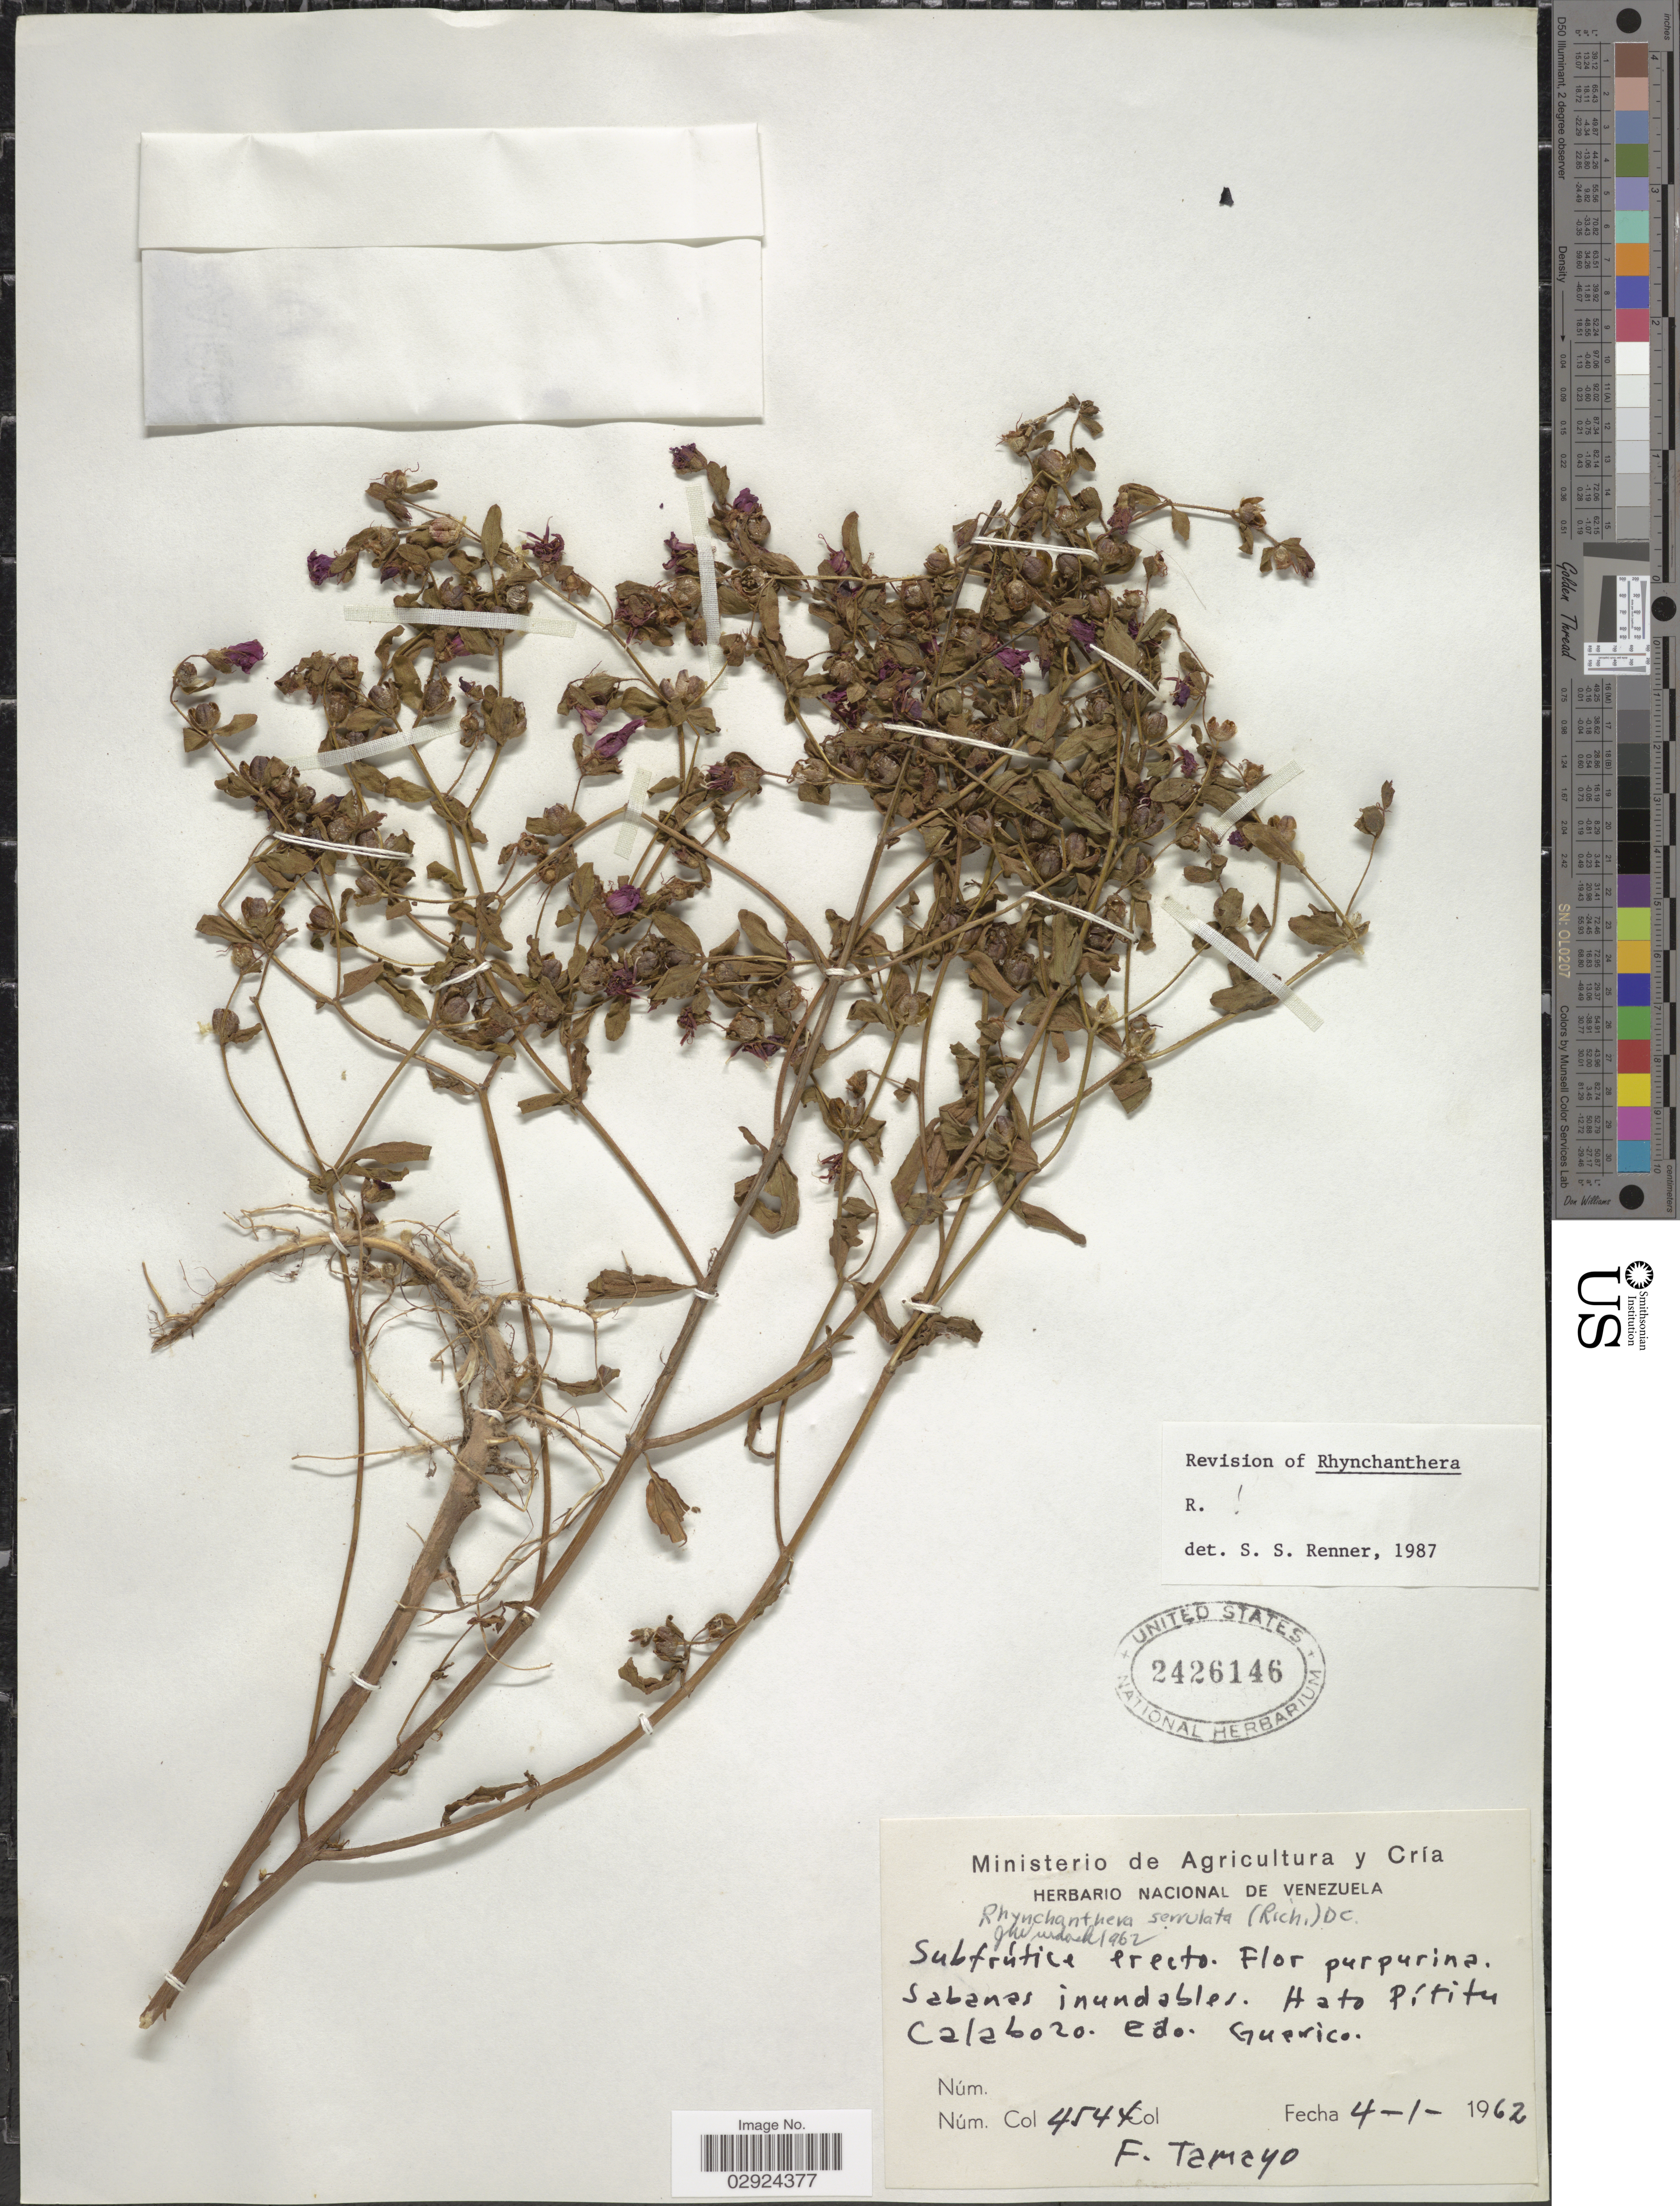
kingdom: Plantae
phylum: Tracheophyta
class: Magnoliopsida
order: Myrtales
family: Melastomataceae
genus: Rhynchanthera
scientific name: Rhynchanthera serrulata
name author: (Rich.) DC.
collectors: F. Tamayo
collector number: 4544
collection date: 1962-01-04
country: Venezuela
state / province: Guárico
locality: Hato Pítitu, Calabozo, Edo. Guarico.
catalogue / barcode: US 2426146